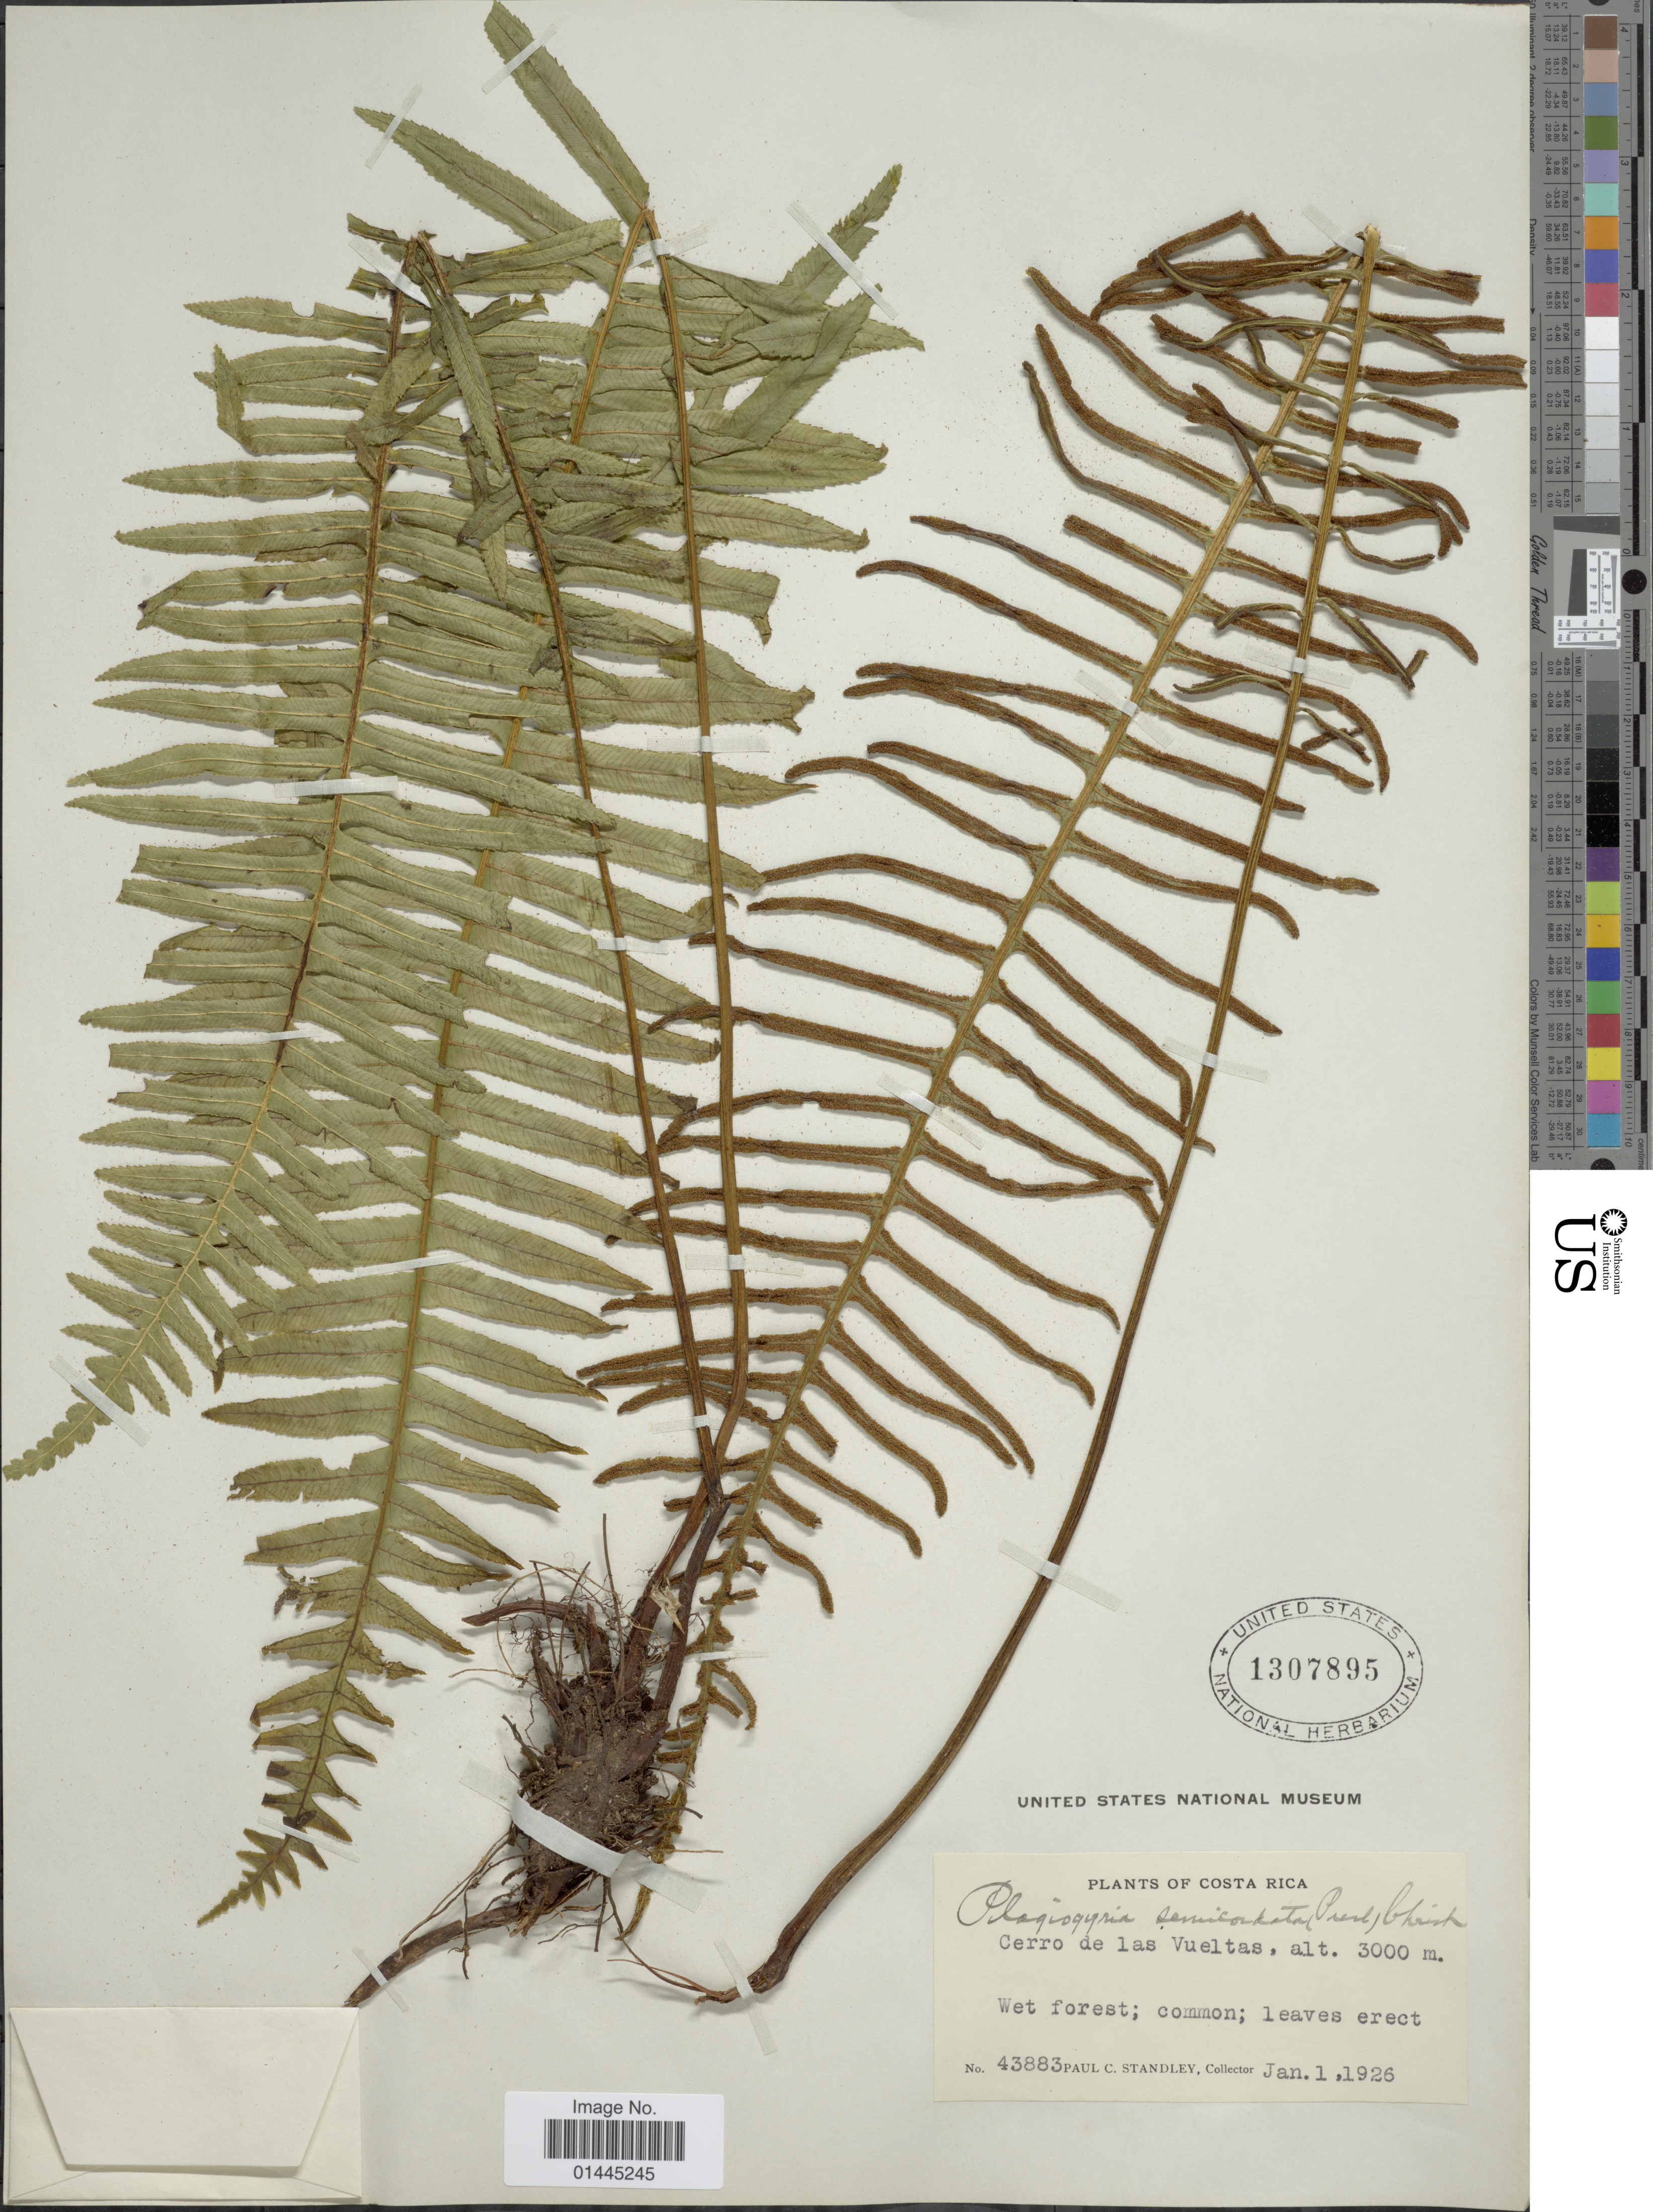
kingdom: Plantae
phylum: Tracheophyta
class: Polypodiopsida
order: Cyatheales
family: Plagiogyriaceae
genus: Plagiogyria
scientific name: Plagiogyria semicordata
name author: (C. Presl) Christ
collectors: P. C. Standley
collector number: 43883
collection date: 1926-01-01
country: Costa Rica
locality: Cerro de las Vueltas.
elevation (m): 3000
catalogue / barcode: US 1307895